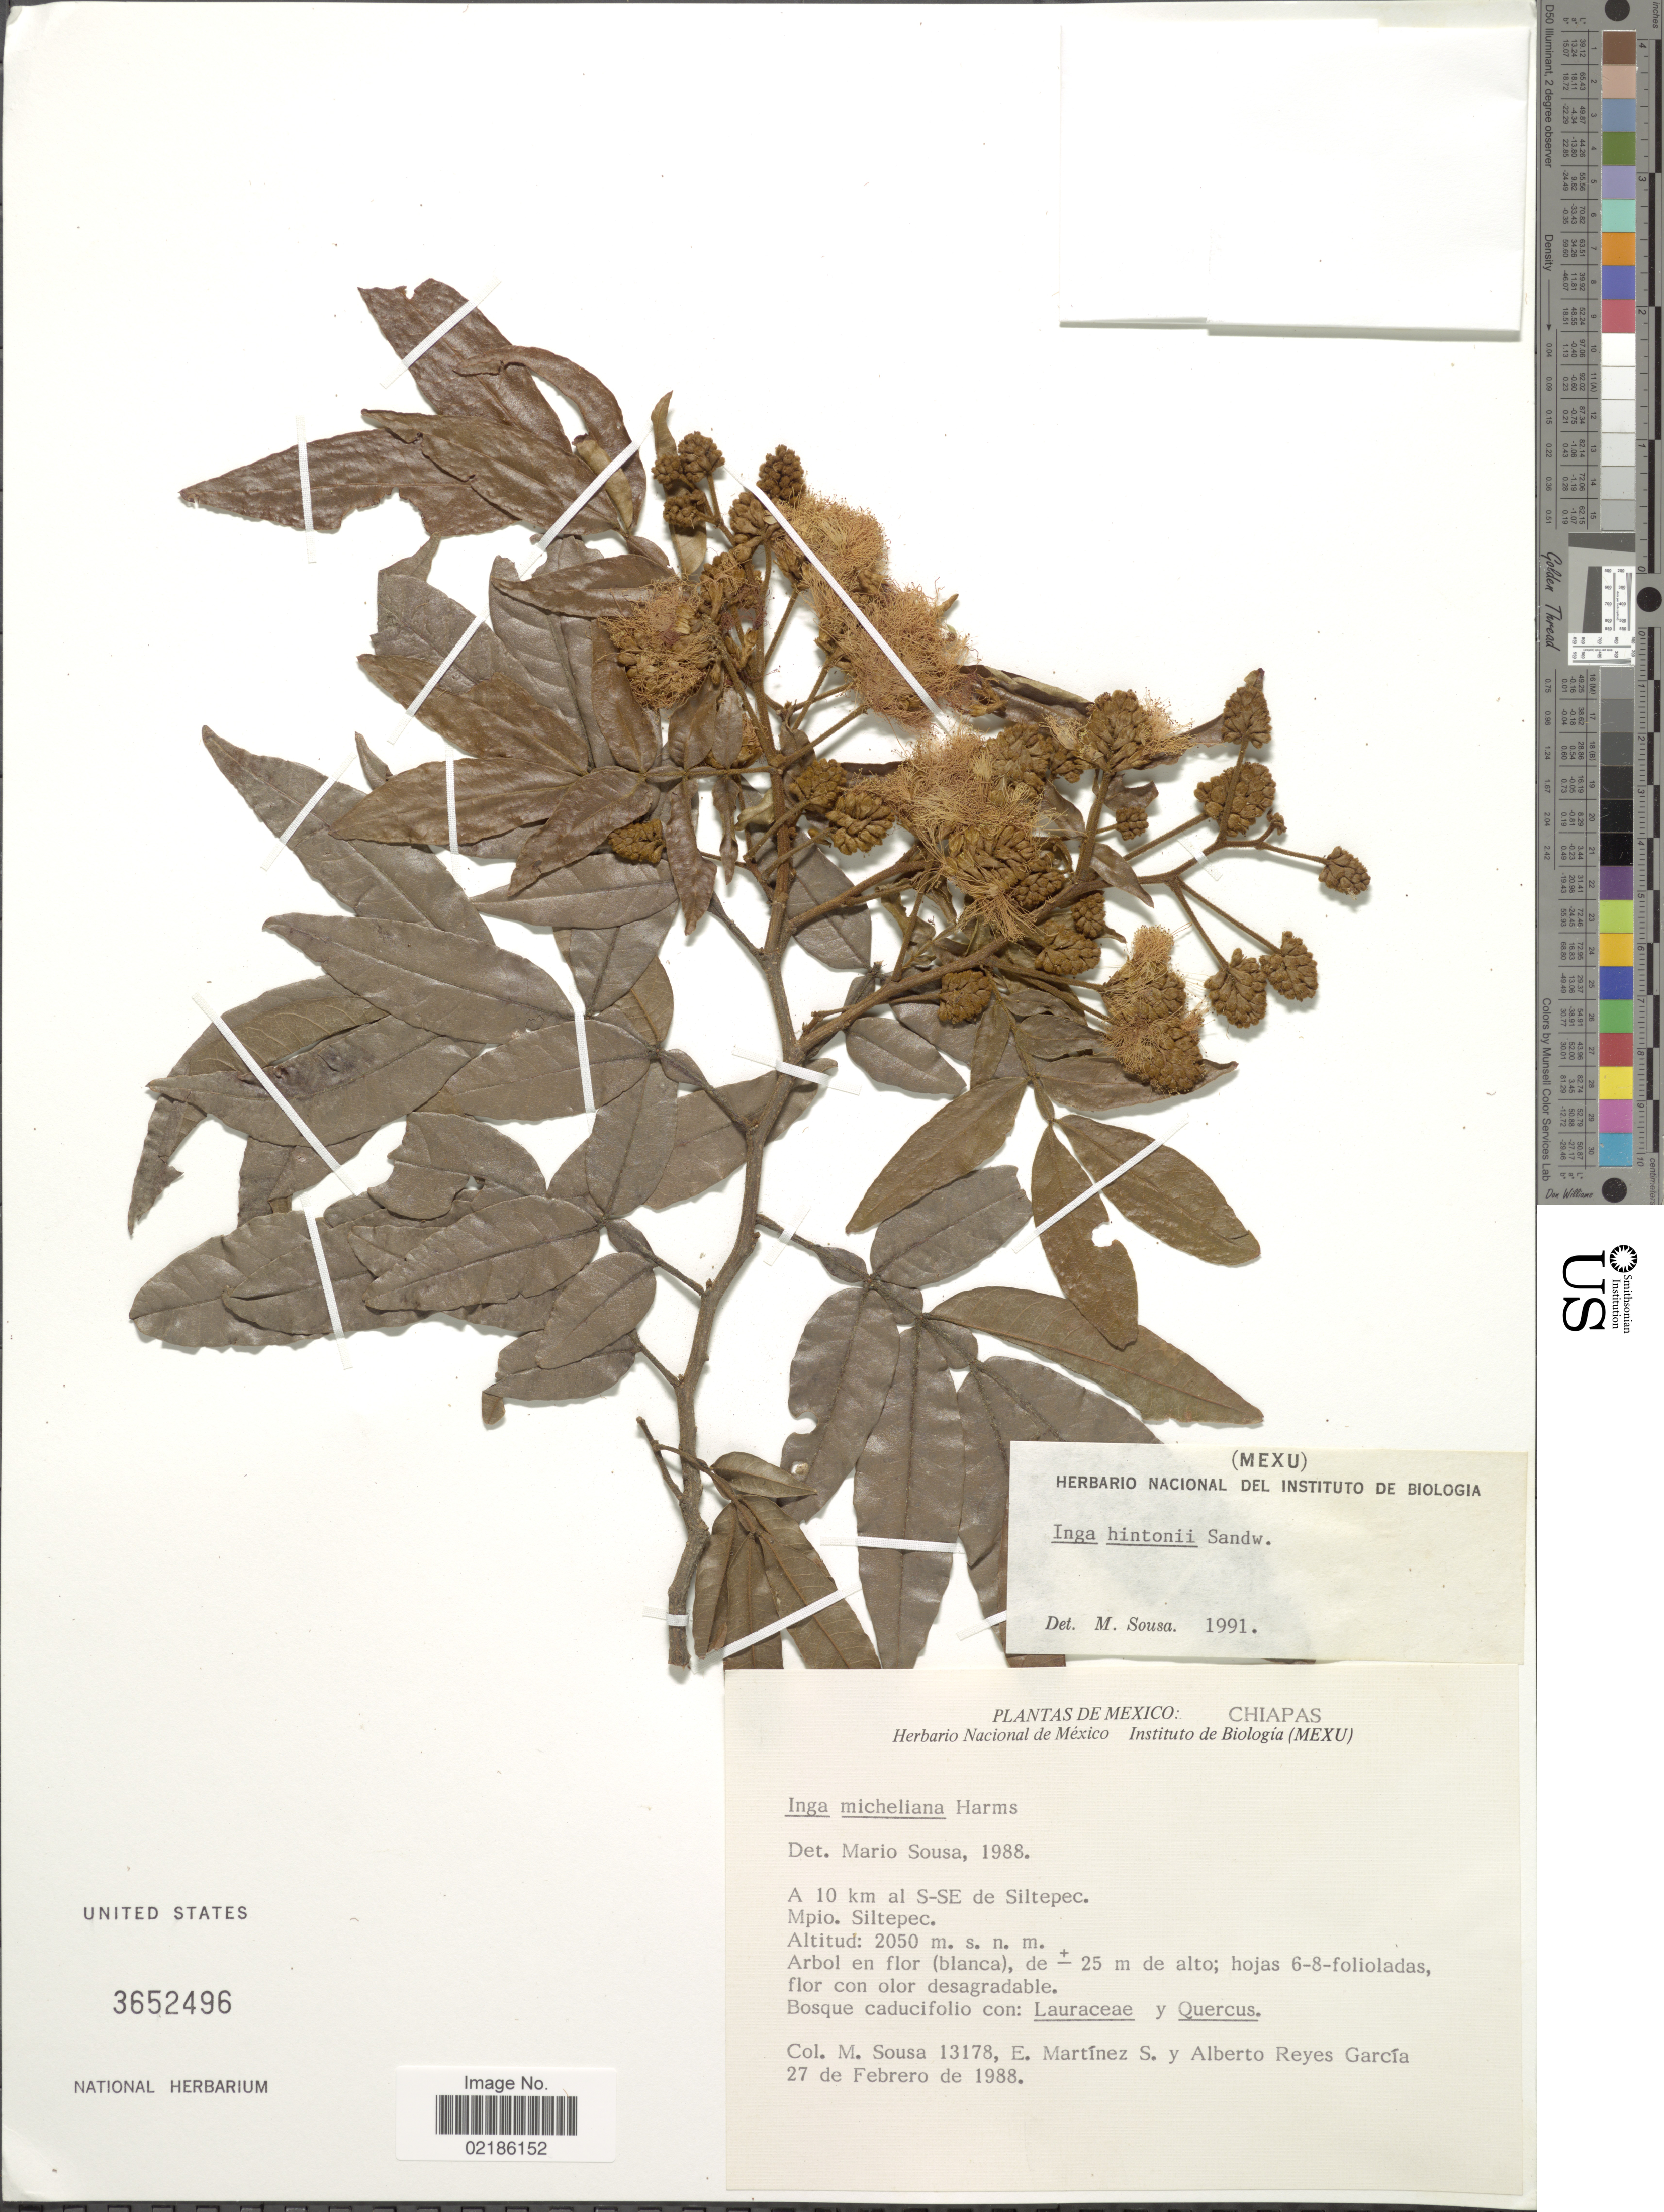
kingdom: Plantae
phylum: Tracheophyta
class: Magnoliopsida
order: Fabales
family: Fabaceae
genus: Inga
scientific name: Inga hintoni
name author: Sandwith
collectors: M. Sousa, E. M. Martínez S. & A. R. García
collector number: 13178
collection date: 1988-02-27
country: Mexico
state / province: Chiapas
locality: A 10 km al S-SE de Siltepec. Mpio. Siltepec.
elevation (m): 2050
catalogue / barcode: US 3652496